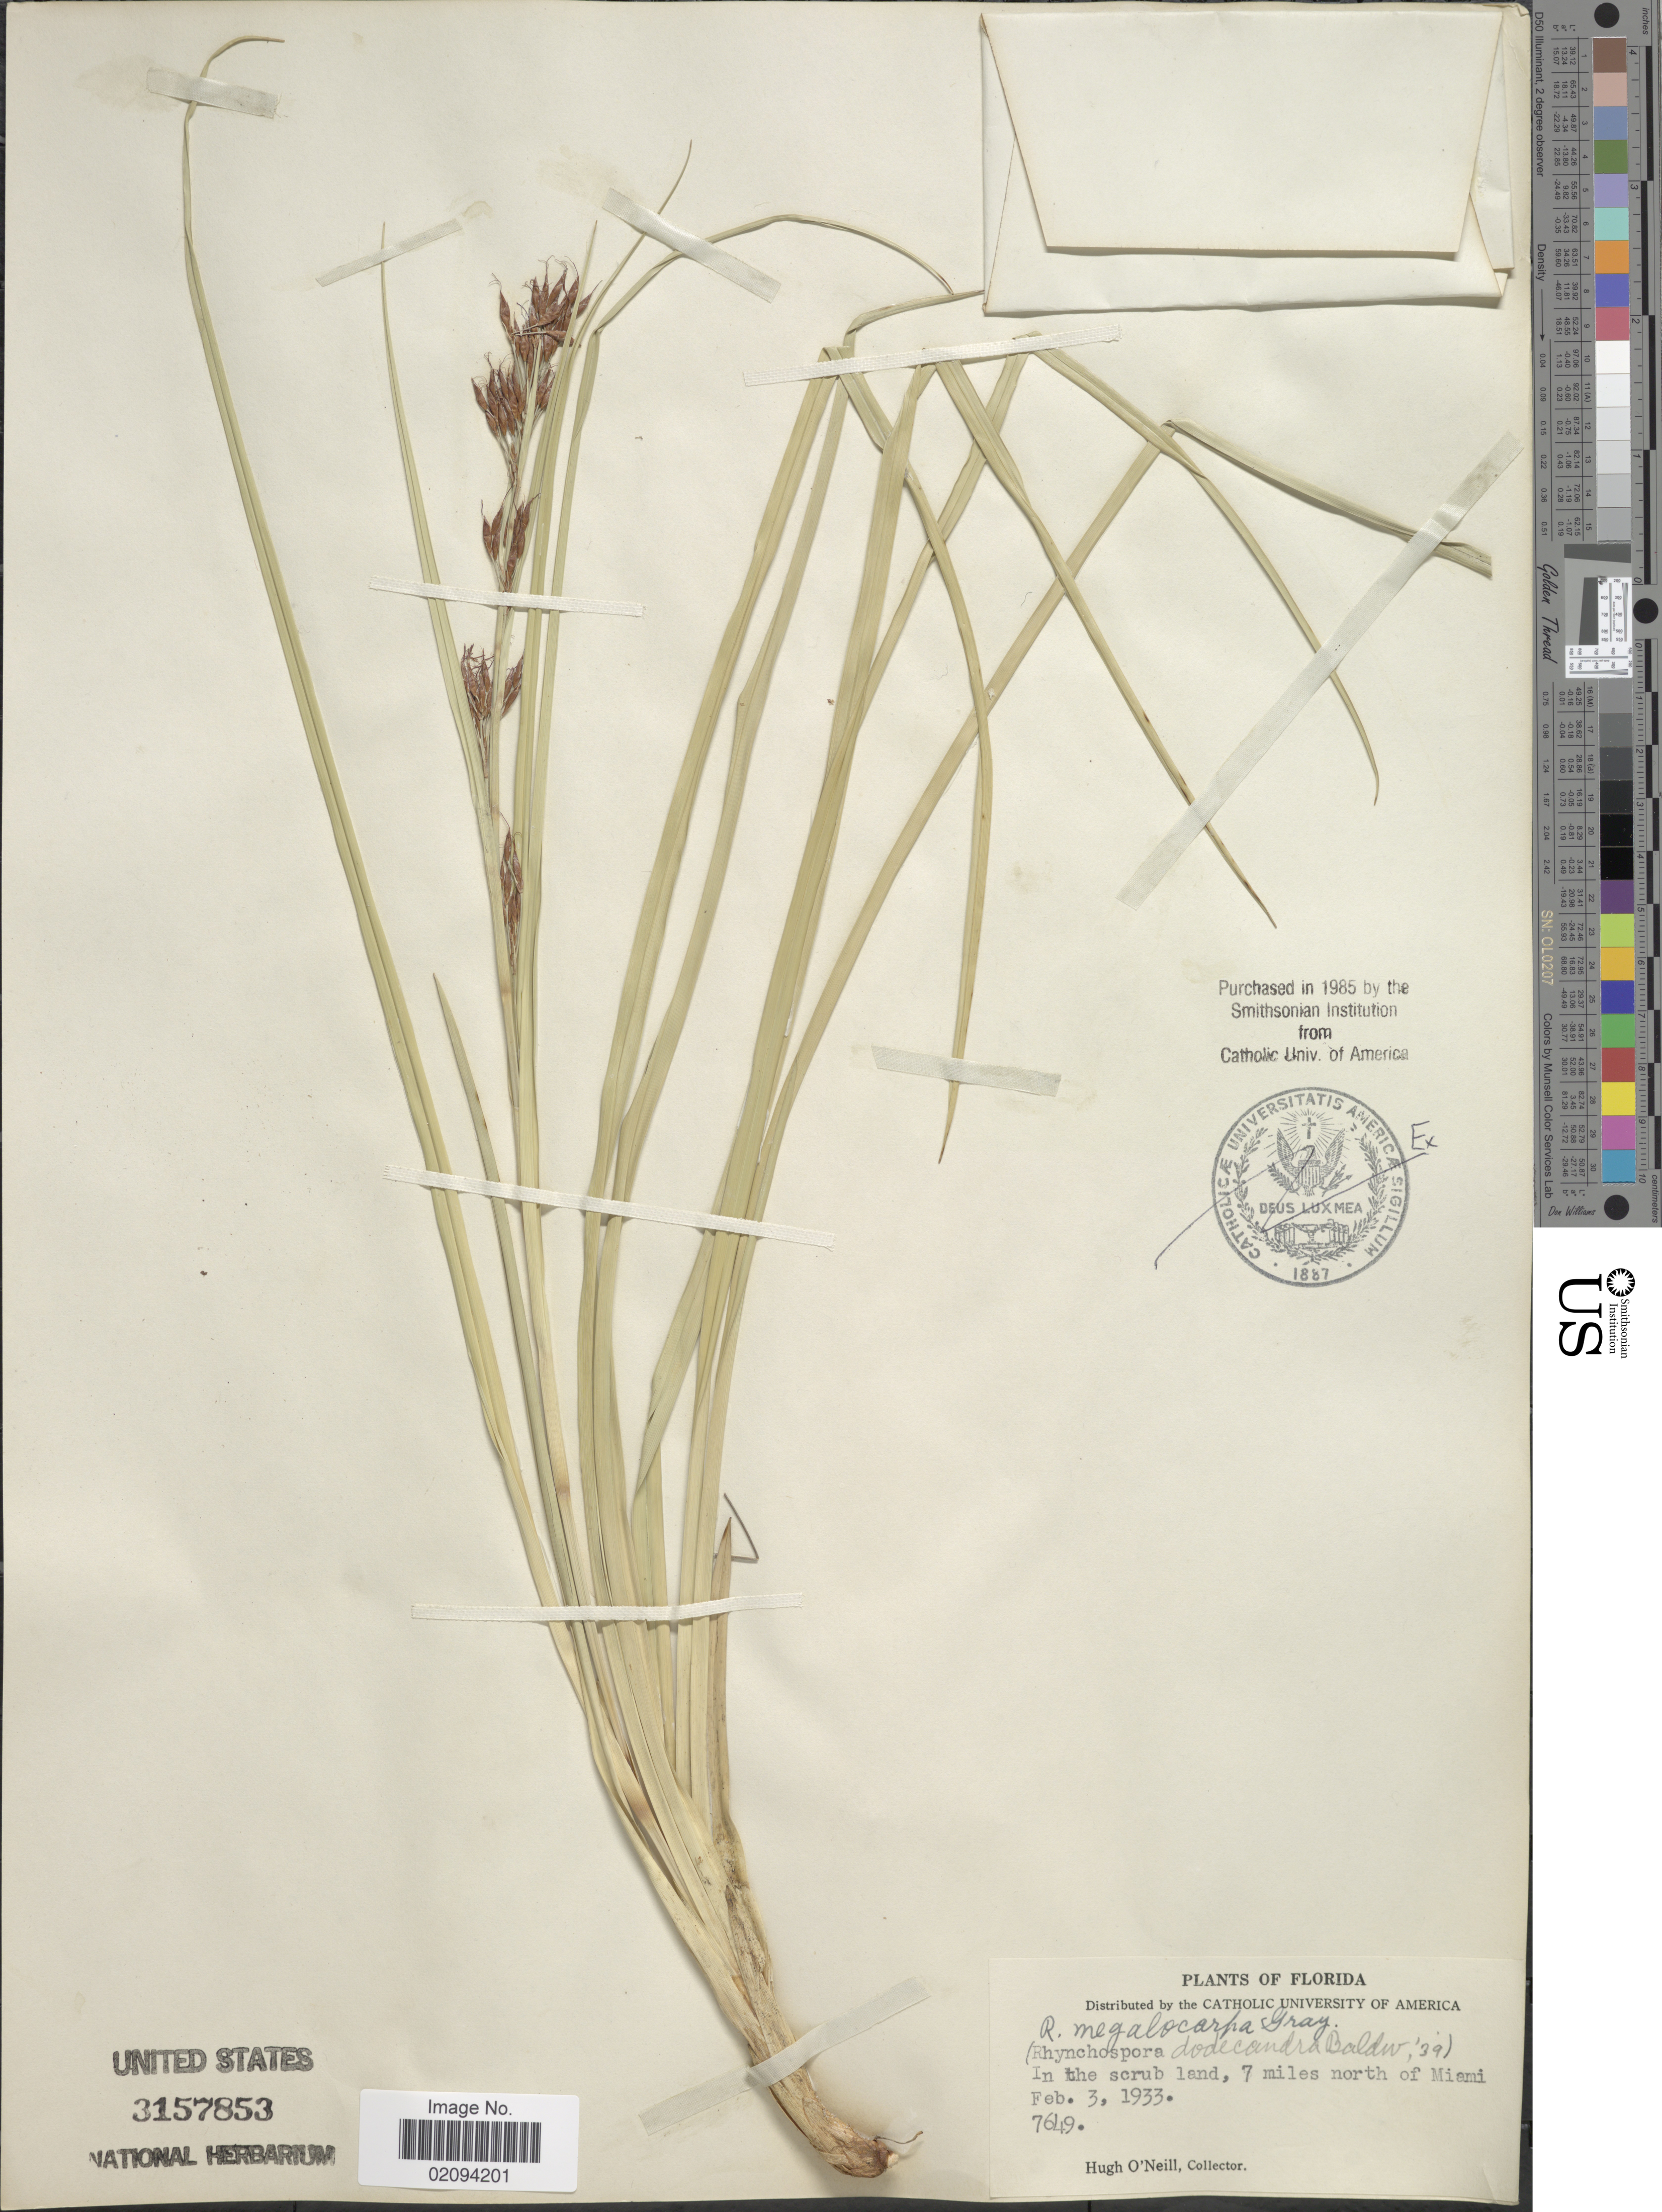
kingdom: Plantae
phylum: Tracheophyta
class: Liliopsida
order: Poales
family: Cyperaceae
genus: Rhynchospora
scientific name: Rhynchospora megalocarpa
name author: A. Gray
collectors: H. O'Neill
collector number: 7649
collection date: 1933-02-03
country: United States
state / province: Florida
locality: In the scrub land, 7 miles north of Miami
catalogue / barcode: US 3157853